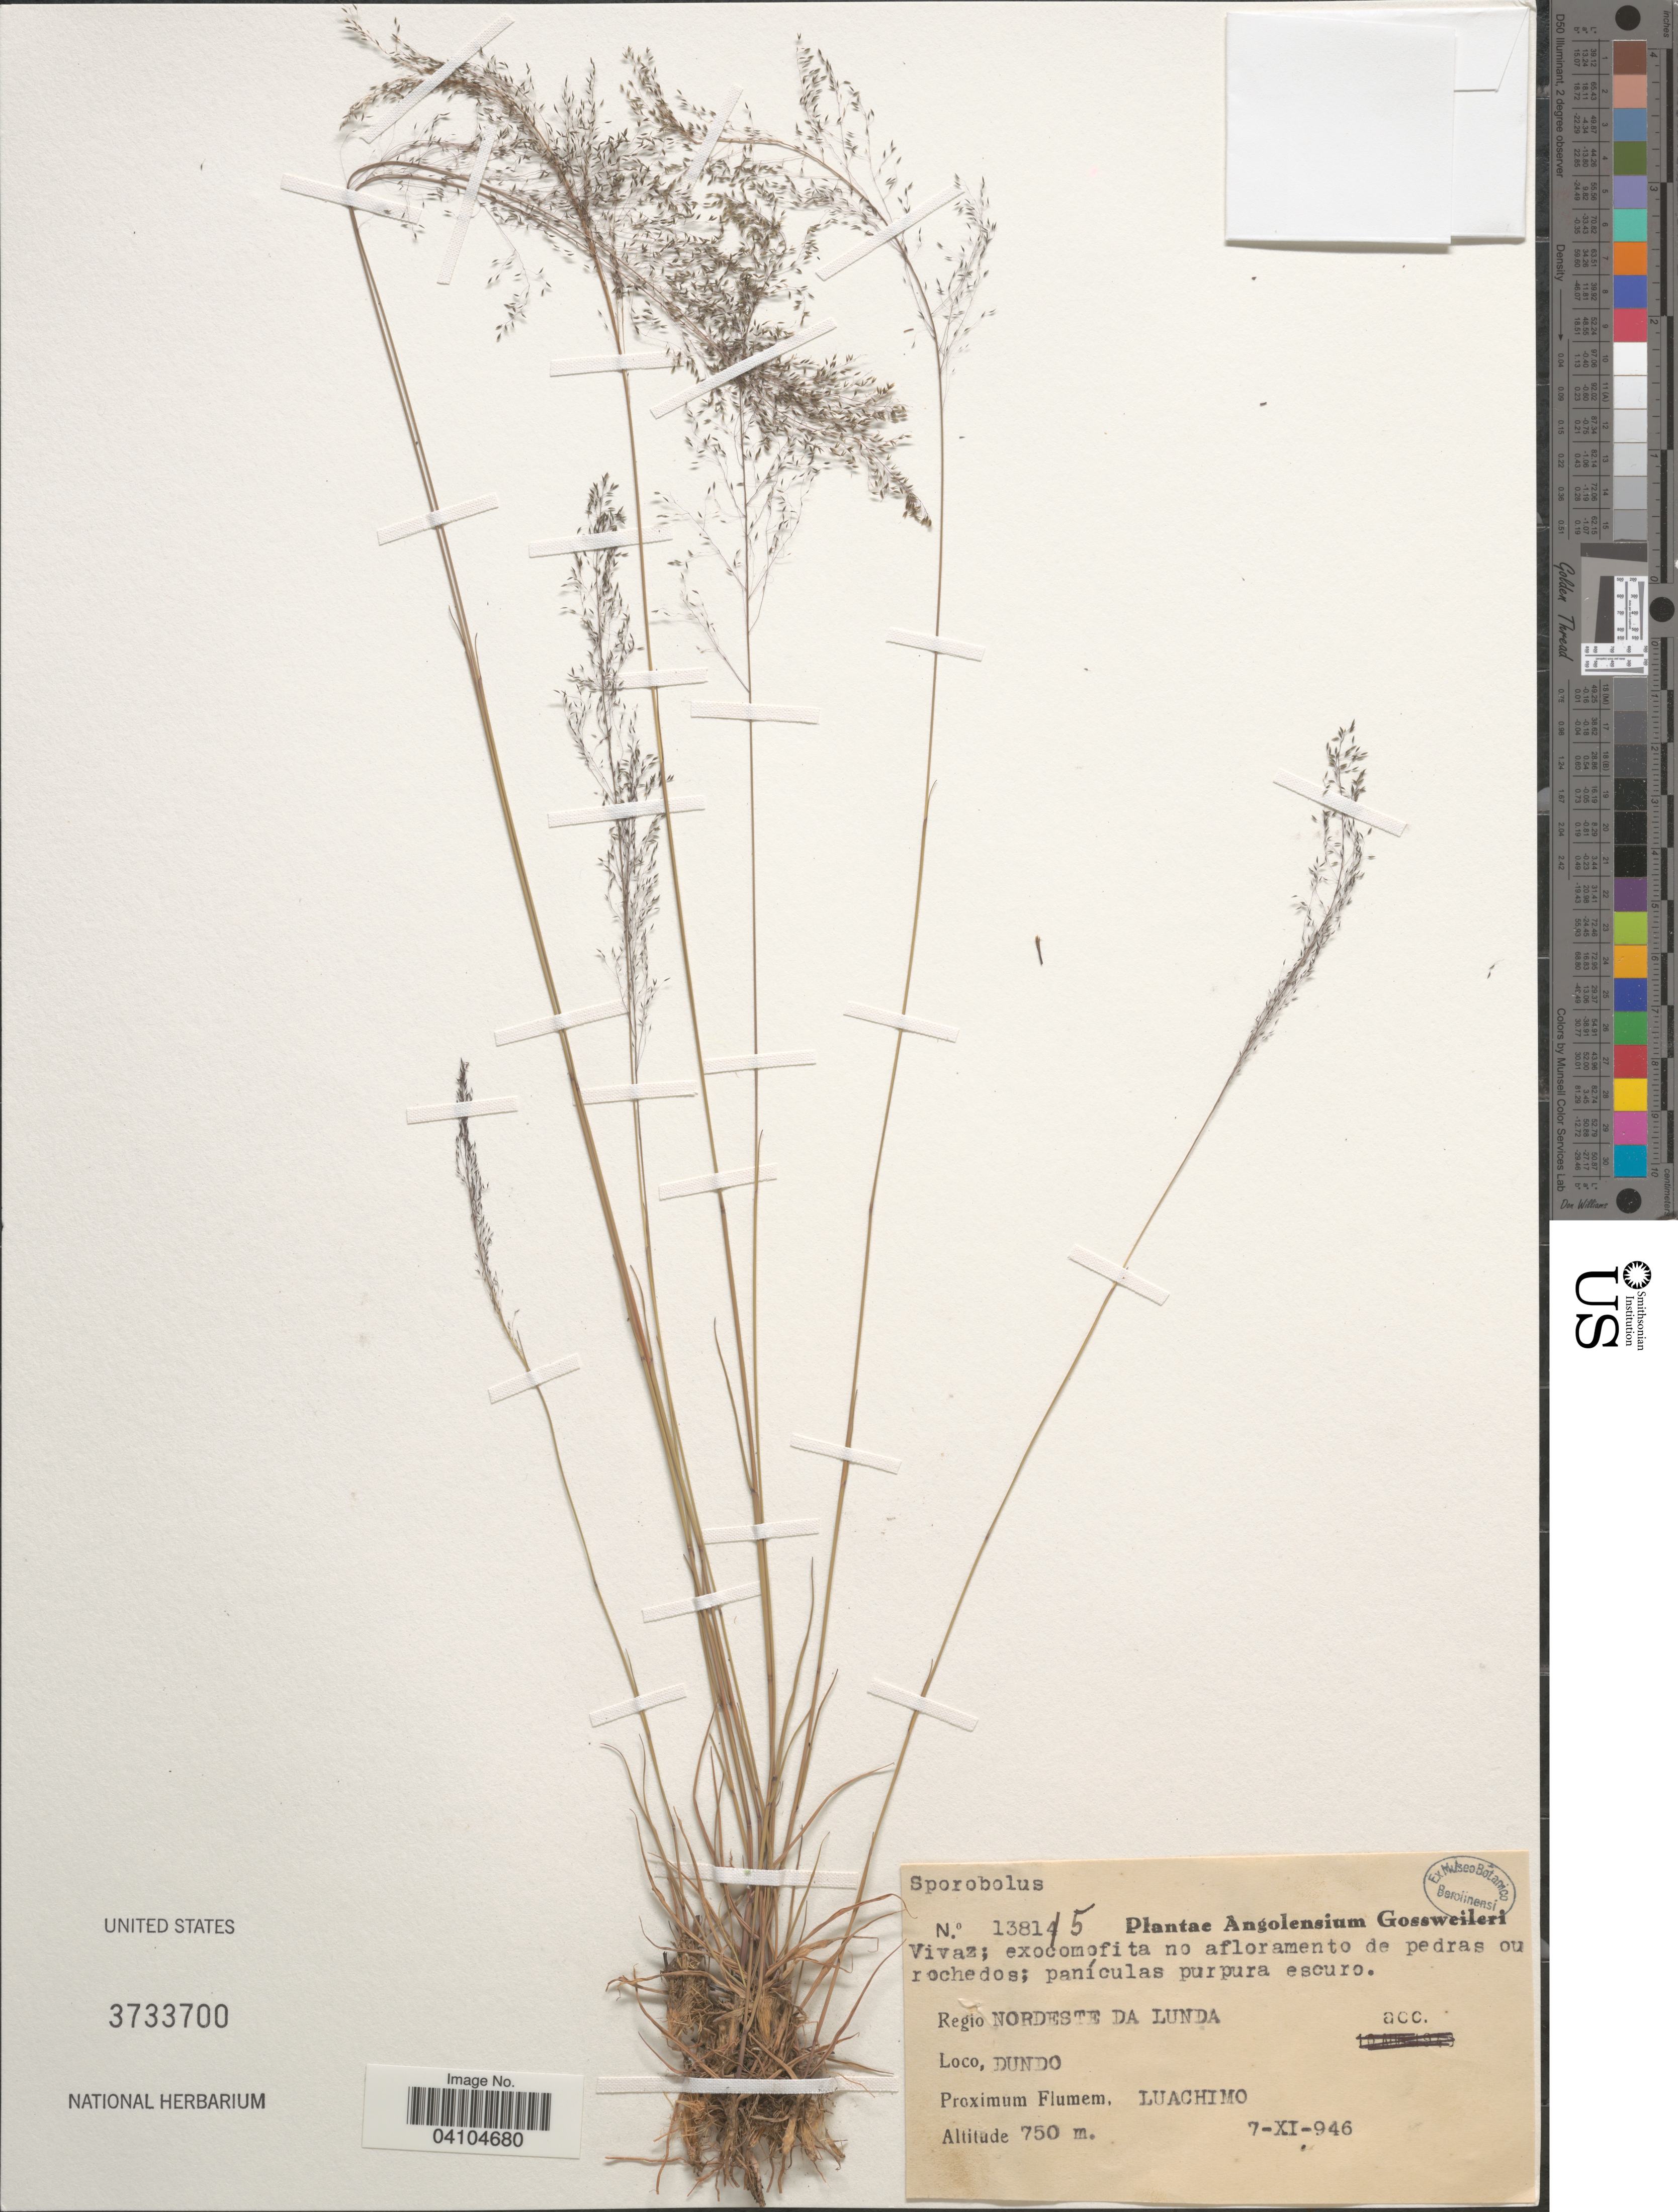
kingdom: Plantae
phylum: Tracheophyta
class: Liliopsida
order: Poales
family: Poaceae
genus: Sporobolus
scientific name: Sporobolus sp.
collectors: -. Gossweiler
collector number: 13815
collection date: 1946-11-07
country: Angola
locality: Regio Nordeste da Lunda. Dundo. Proximum Flumem, Luachimo.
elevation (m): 750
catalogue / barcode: US 3733700